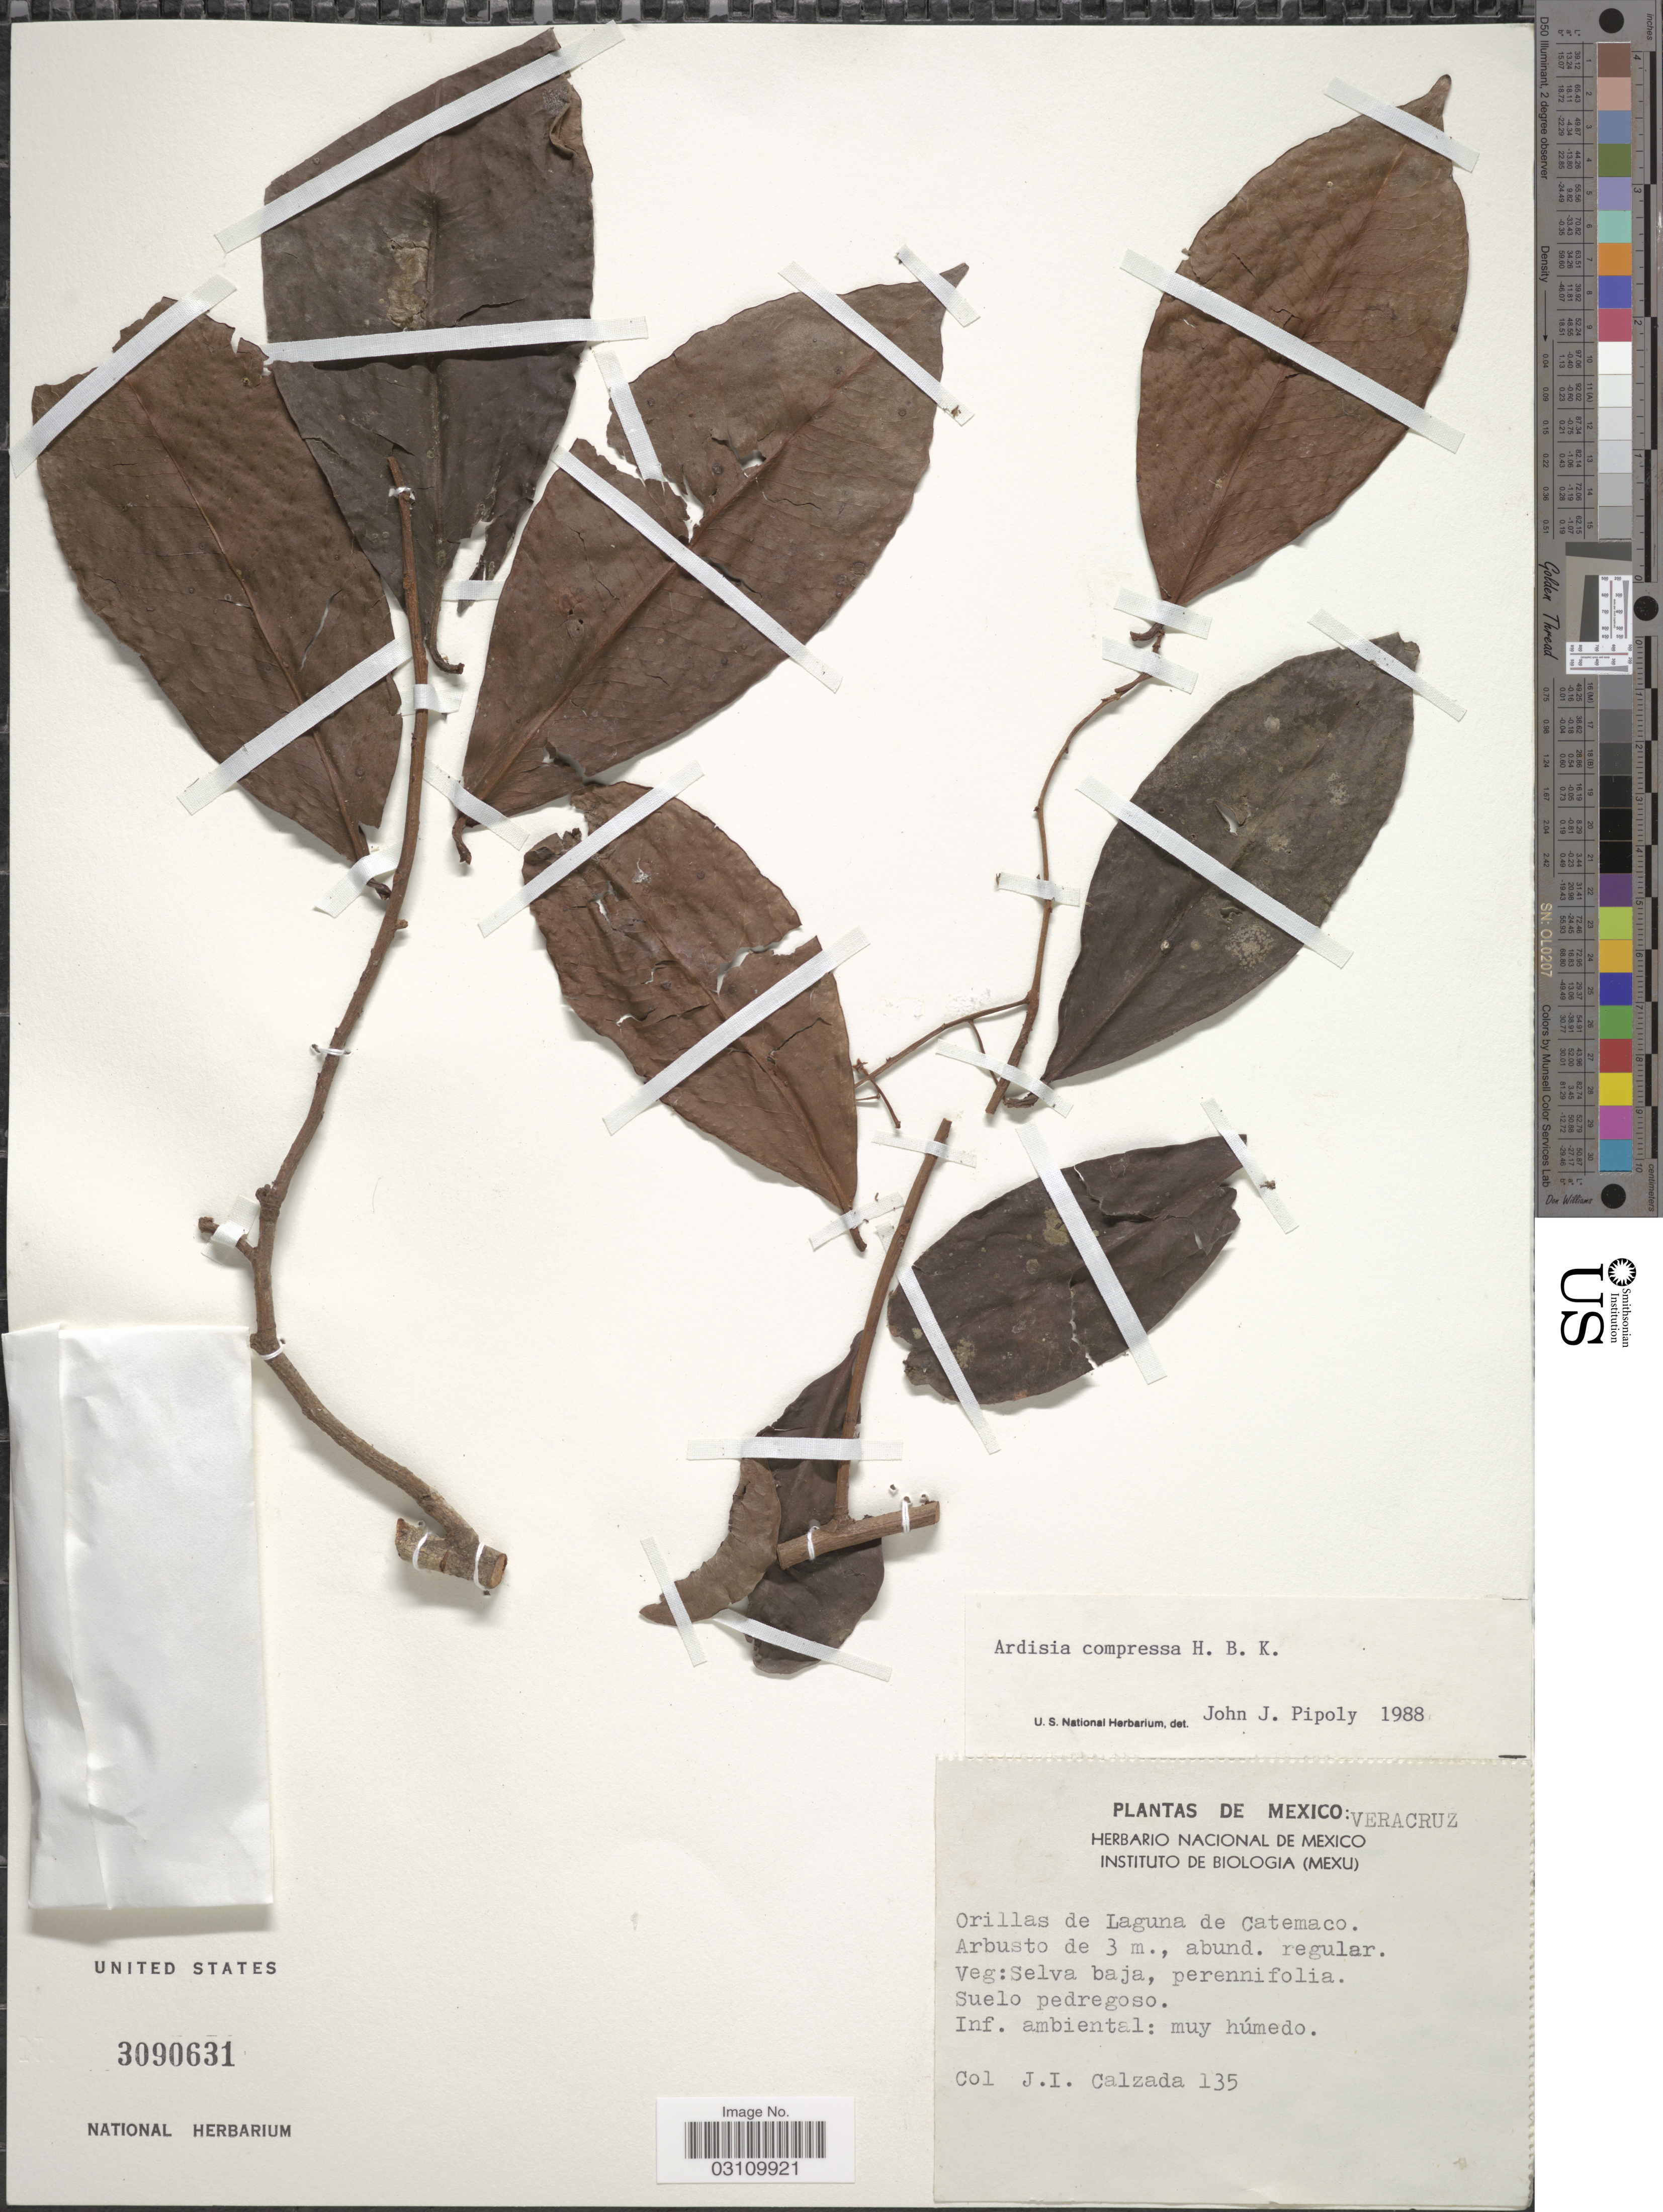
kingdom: Plantae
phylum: Tracheophyta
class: Magnoliopsida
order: Ericales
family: Primulaceae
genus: Ardisia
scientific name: Ardisia compressa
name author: Kunth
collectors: J. I. Calzada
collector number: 135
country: Mexico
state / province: Veracruz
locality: Veracruz, Orillas de Laguna de Catemaco.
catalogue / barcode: US 3090631